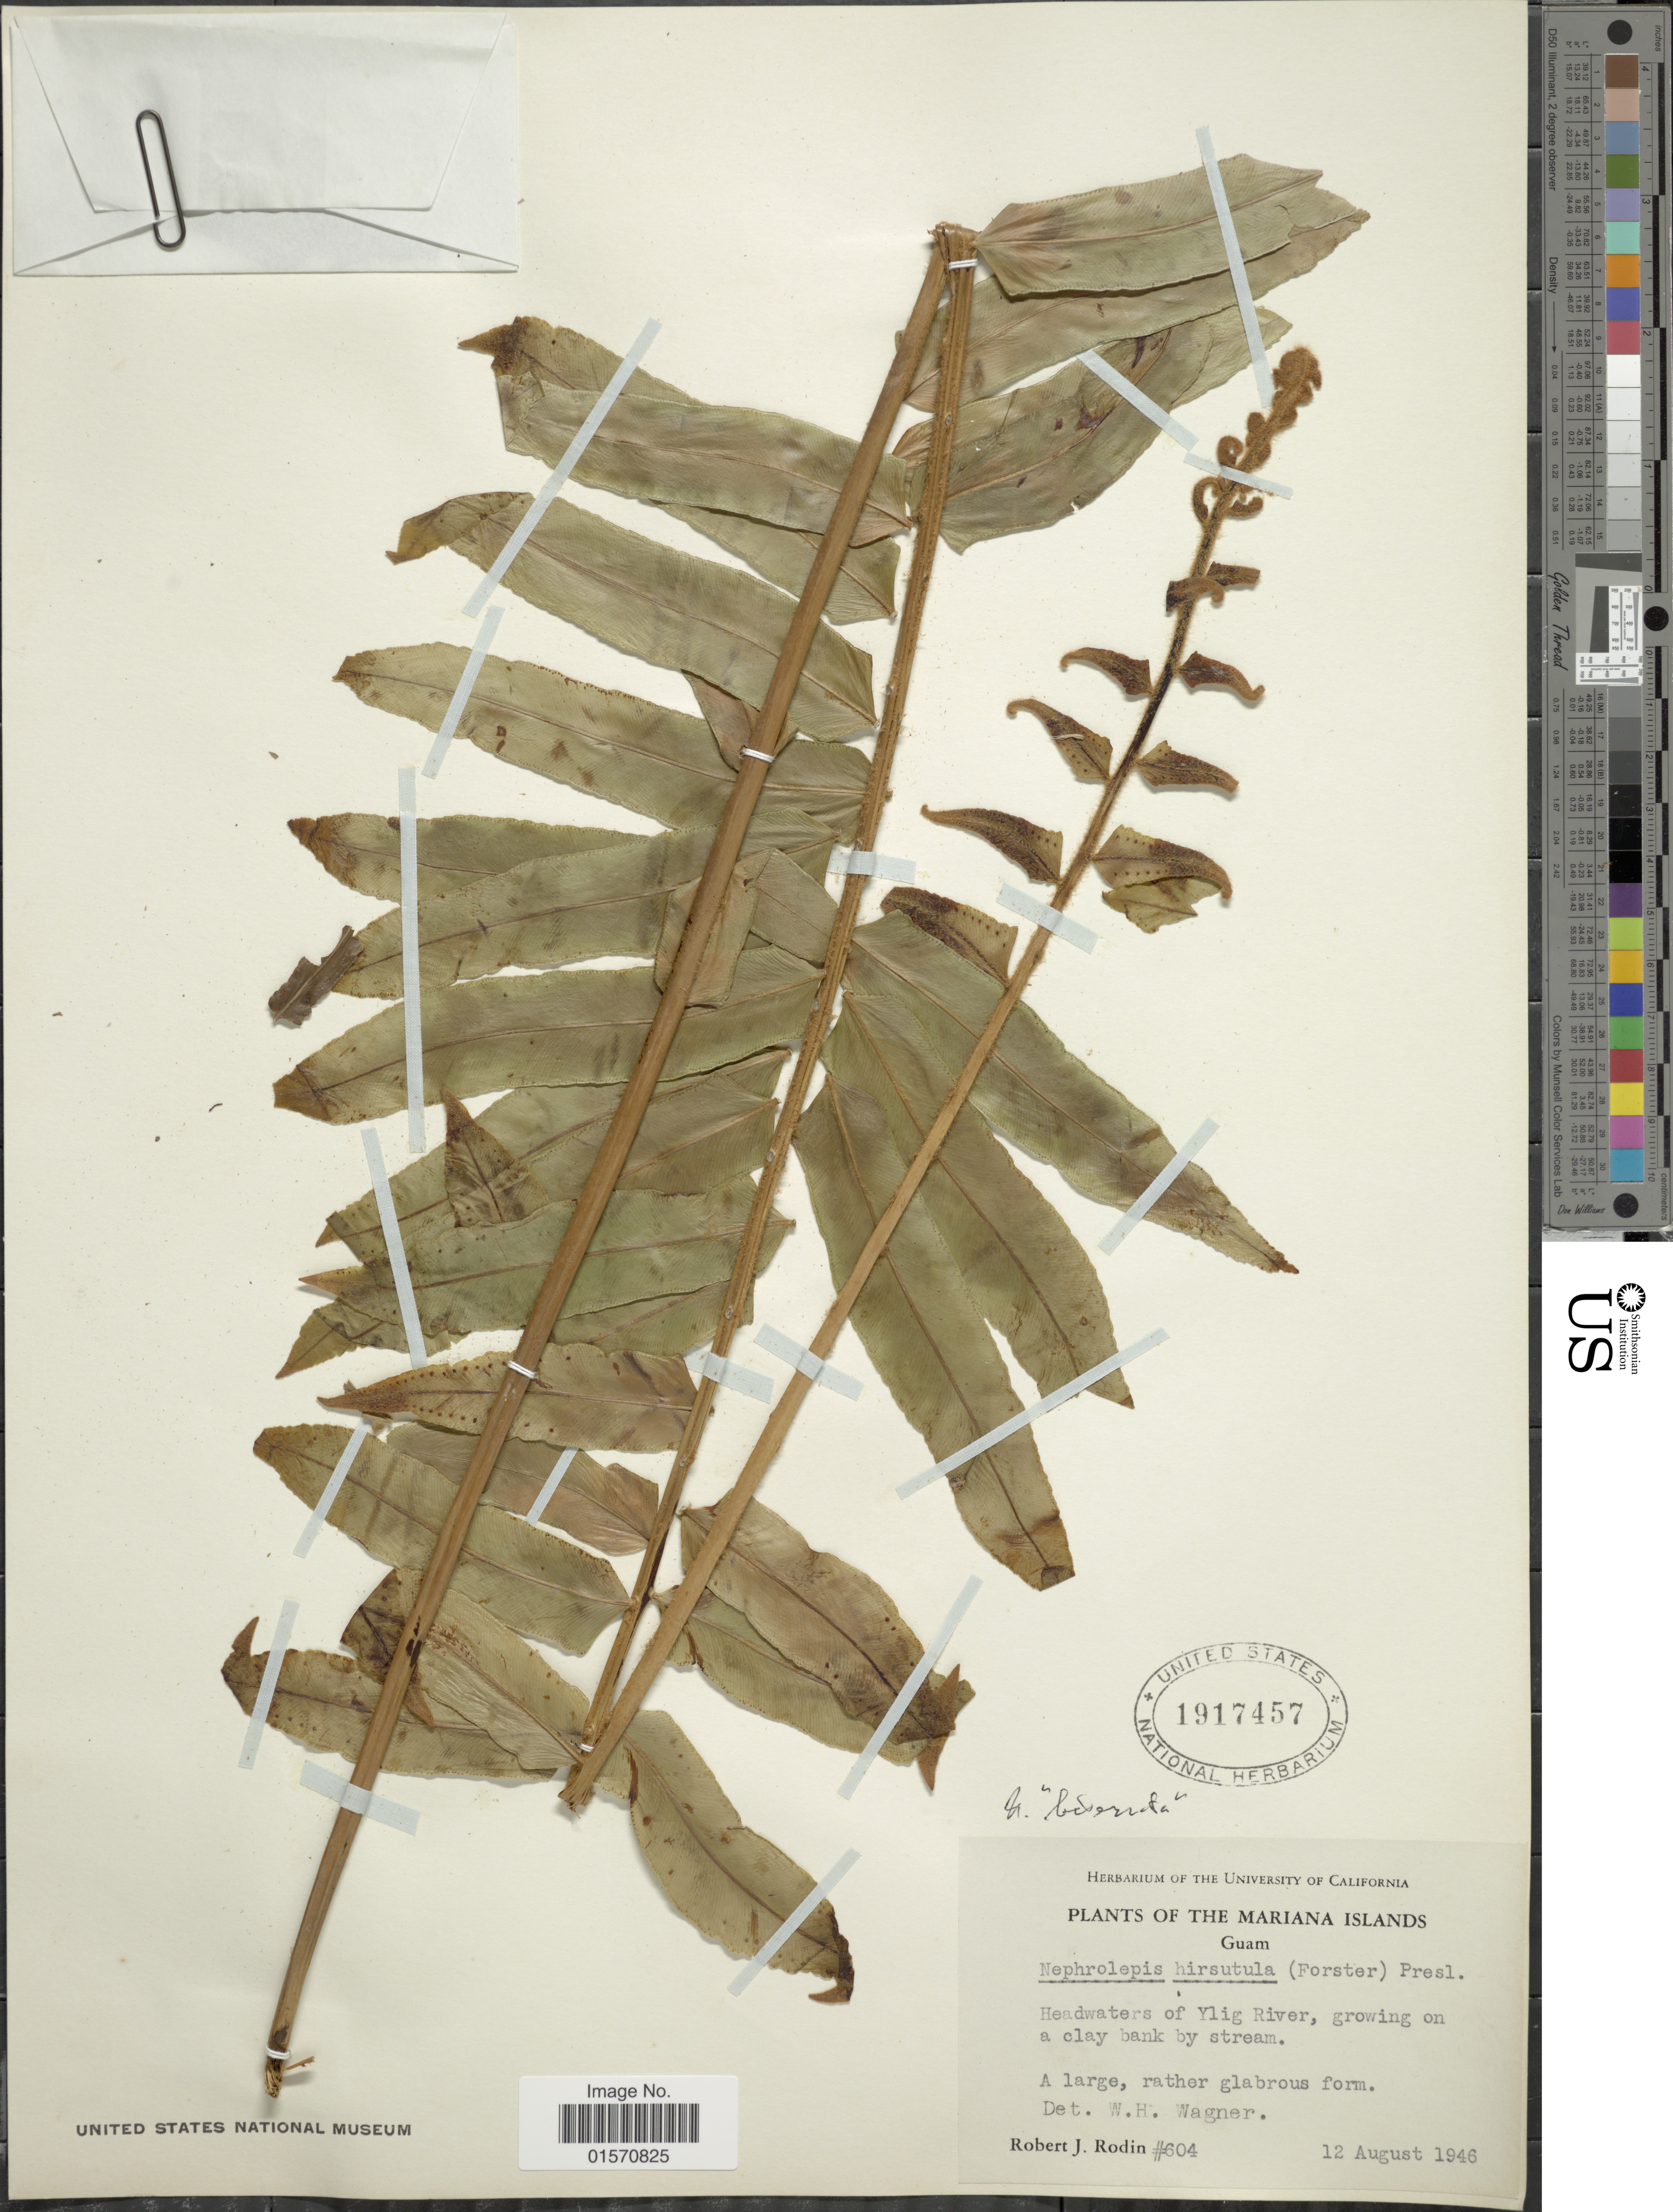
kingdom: Plantae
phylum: Tracheophyta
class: Polypodiopsida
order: Polypodiales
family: Nephrolepidaceae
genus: Nephrolepis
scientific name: Nephrolepis biserrata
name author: (Sw.) Schott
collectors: R. J. Rodin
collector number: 604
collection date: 1946-08-12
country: Guam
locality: Mariana Islands. Headwaters of Ylig River, growing on a clay bank by stream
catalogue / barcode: US 1917457